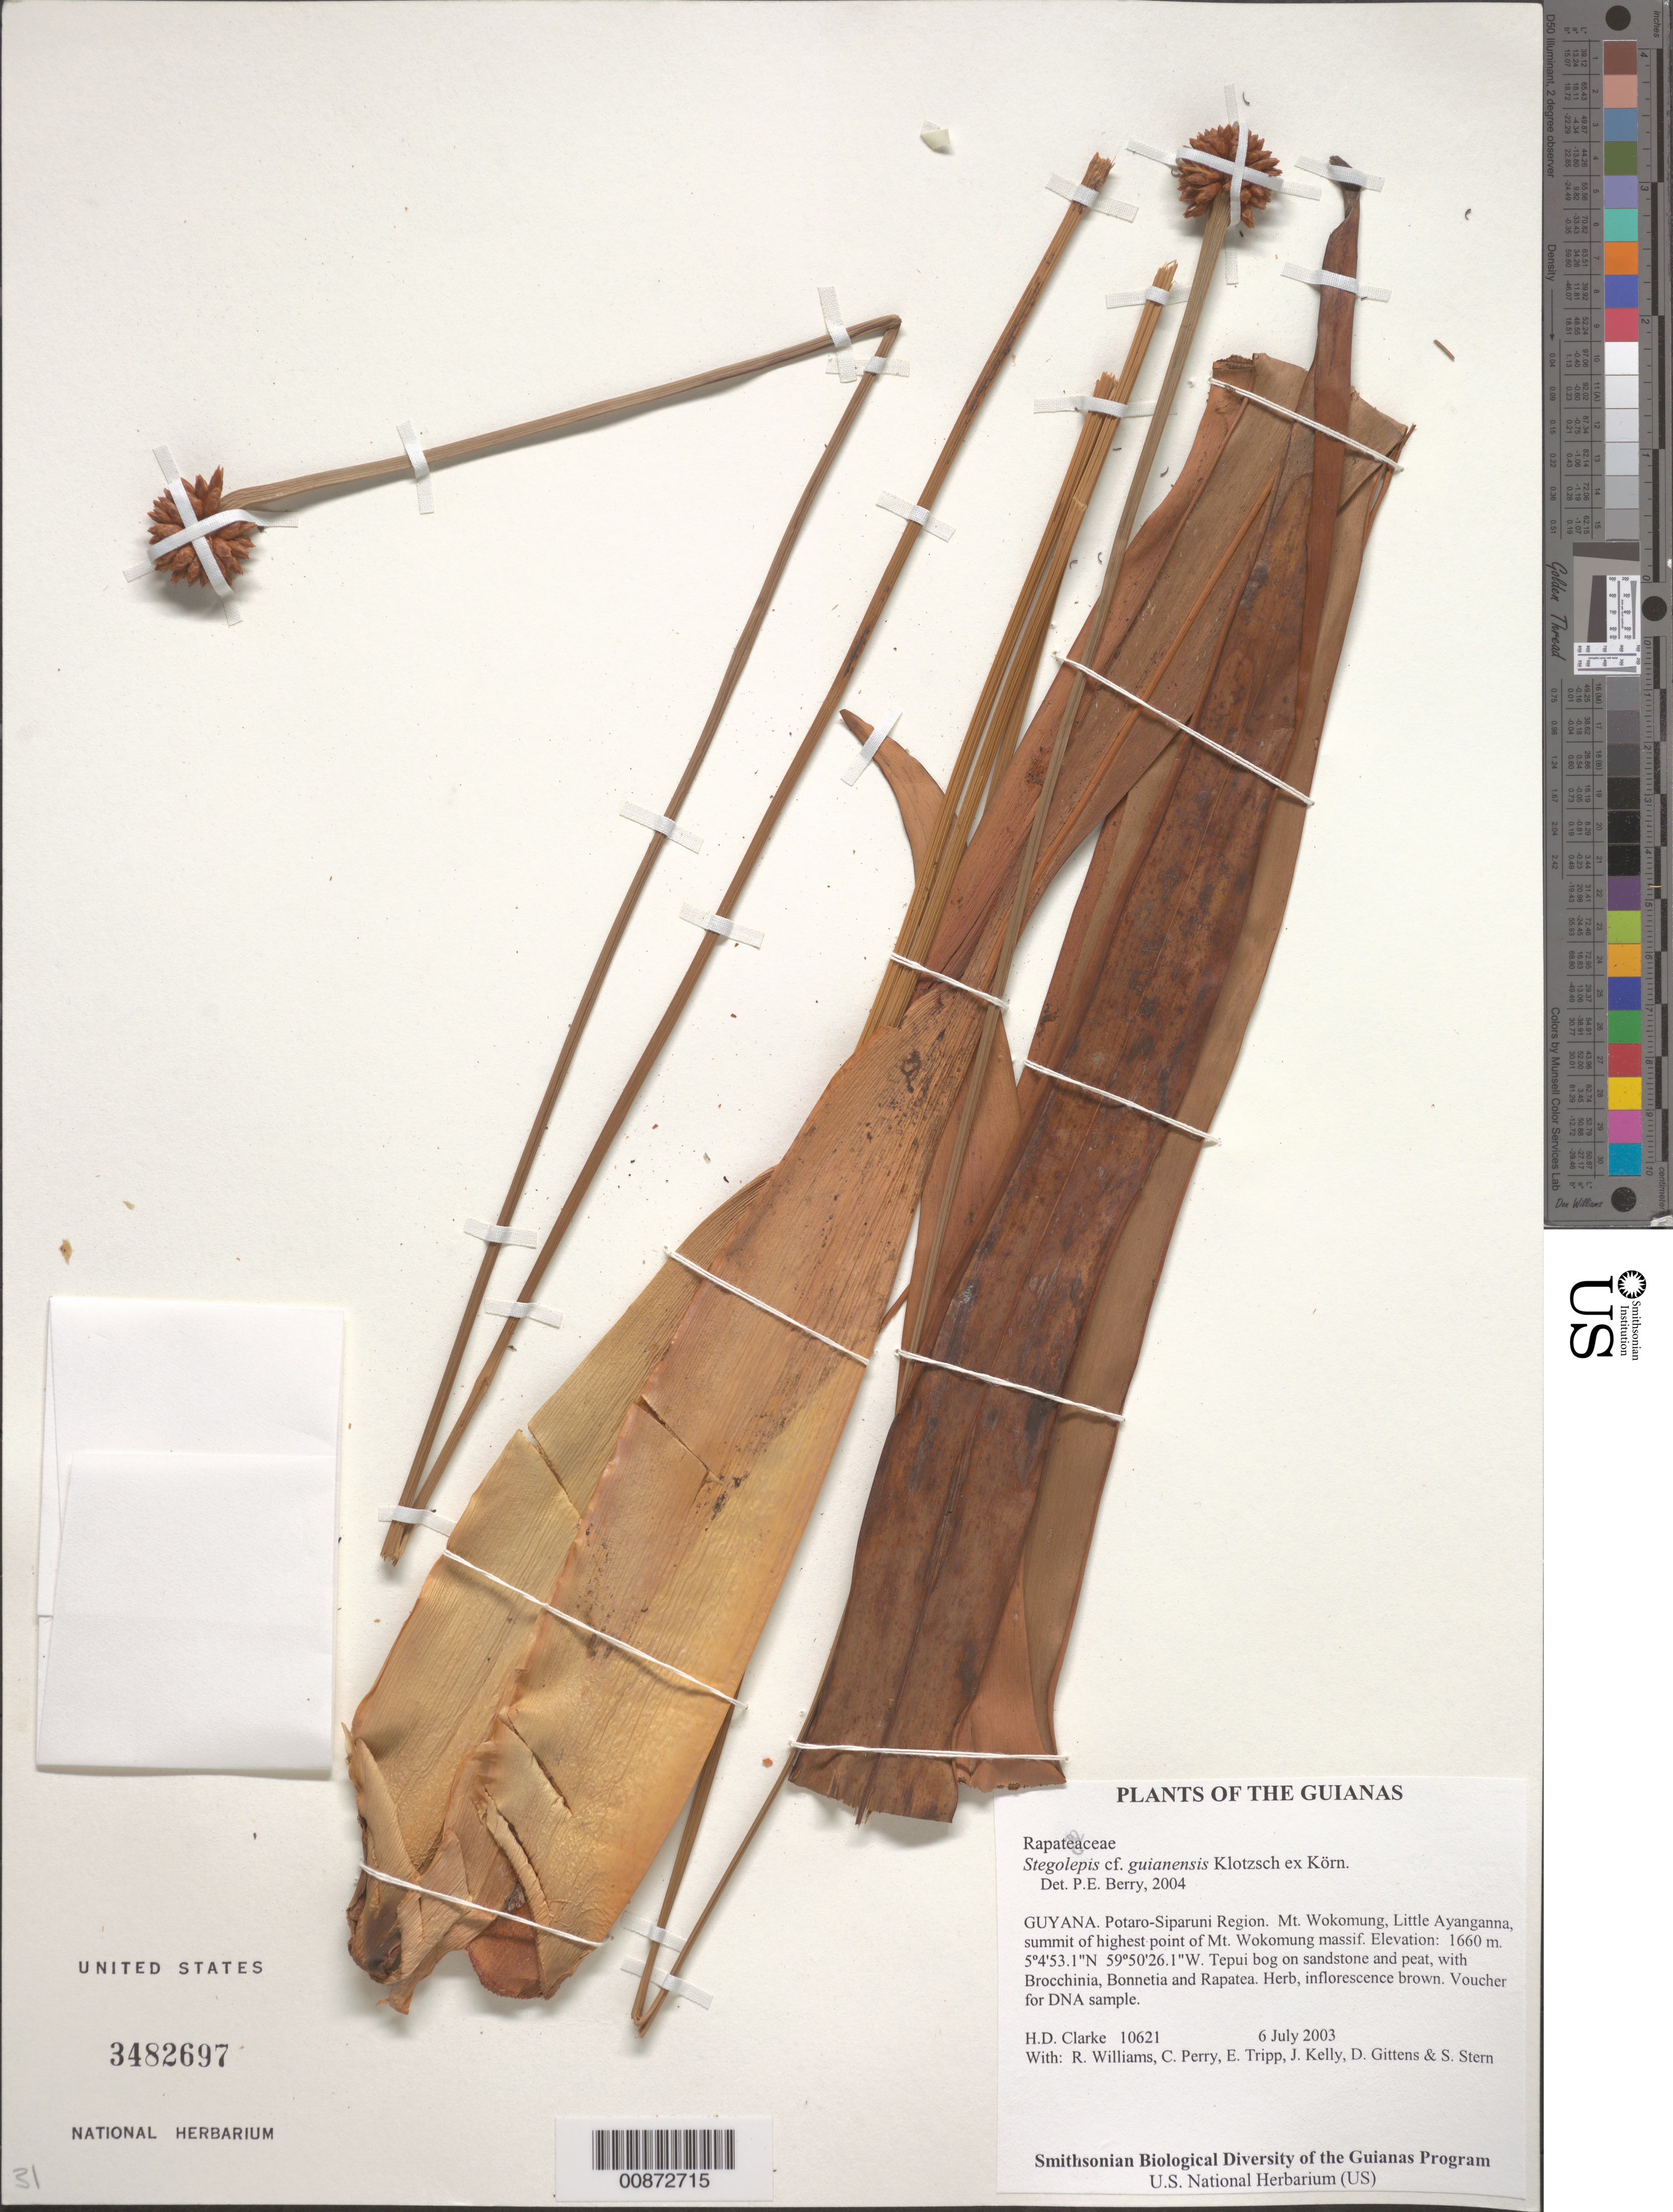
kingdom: Plantae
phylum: Tracheophyta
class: Liliopsida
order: Poales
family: Rapateaceae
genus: Stegolepis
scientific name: Stegolepis guianensis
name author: Klotzsch ex Körn.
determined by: Berry, P. E., (WIS), University of Wisconsin - Madison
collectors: H. D. Clarke, R. Williams, C. Perry, E. Tripp, J. Kelly, D. Gittens & S. R. Stern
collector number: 10621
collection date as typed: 6 July 2003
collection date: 2003-07-06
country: Guyana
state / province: Potaro-Siparuni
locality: Mt. Wokomung, Little Ayanganna, summit of highest point of Mt. Wokomung massif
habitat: Tepui bog on sandstone and peat, with Brocchinia, Bonnetia and Rapatea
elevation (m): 1660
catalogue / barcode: US 3482697